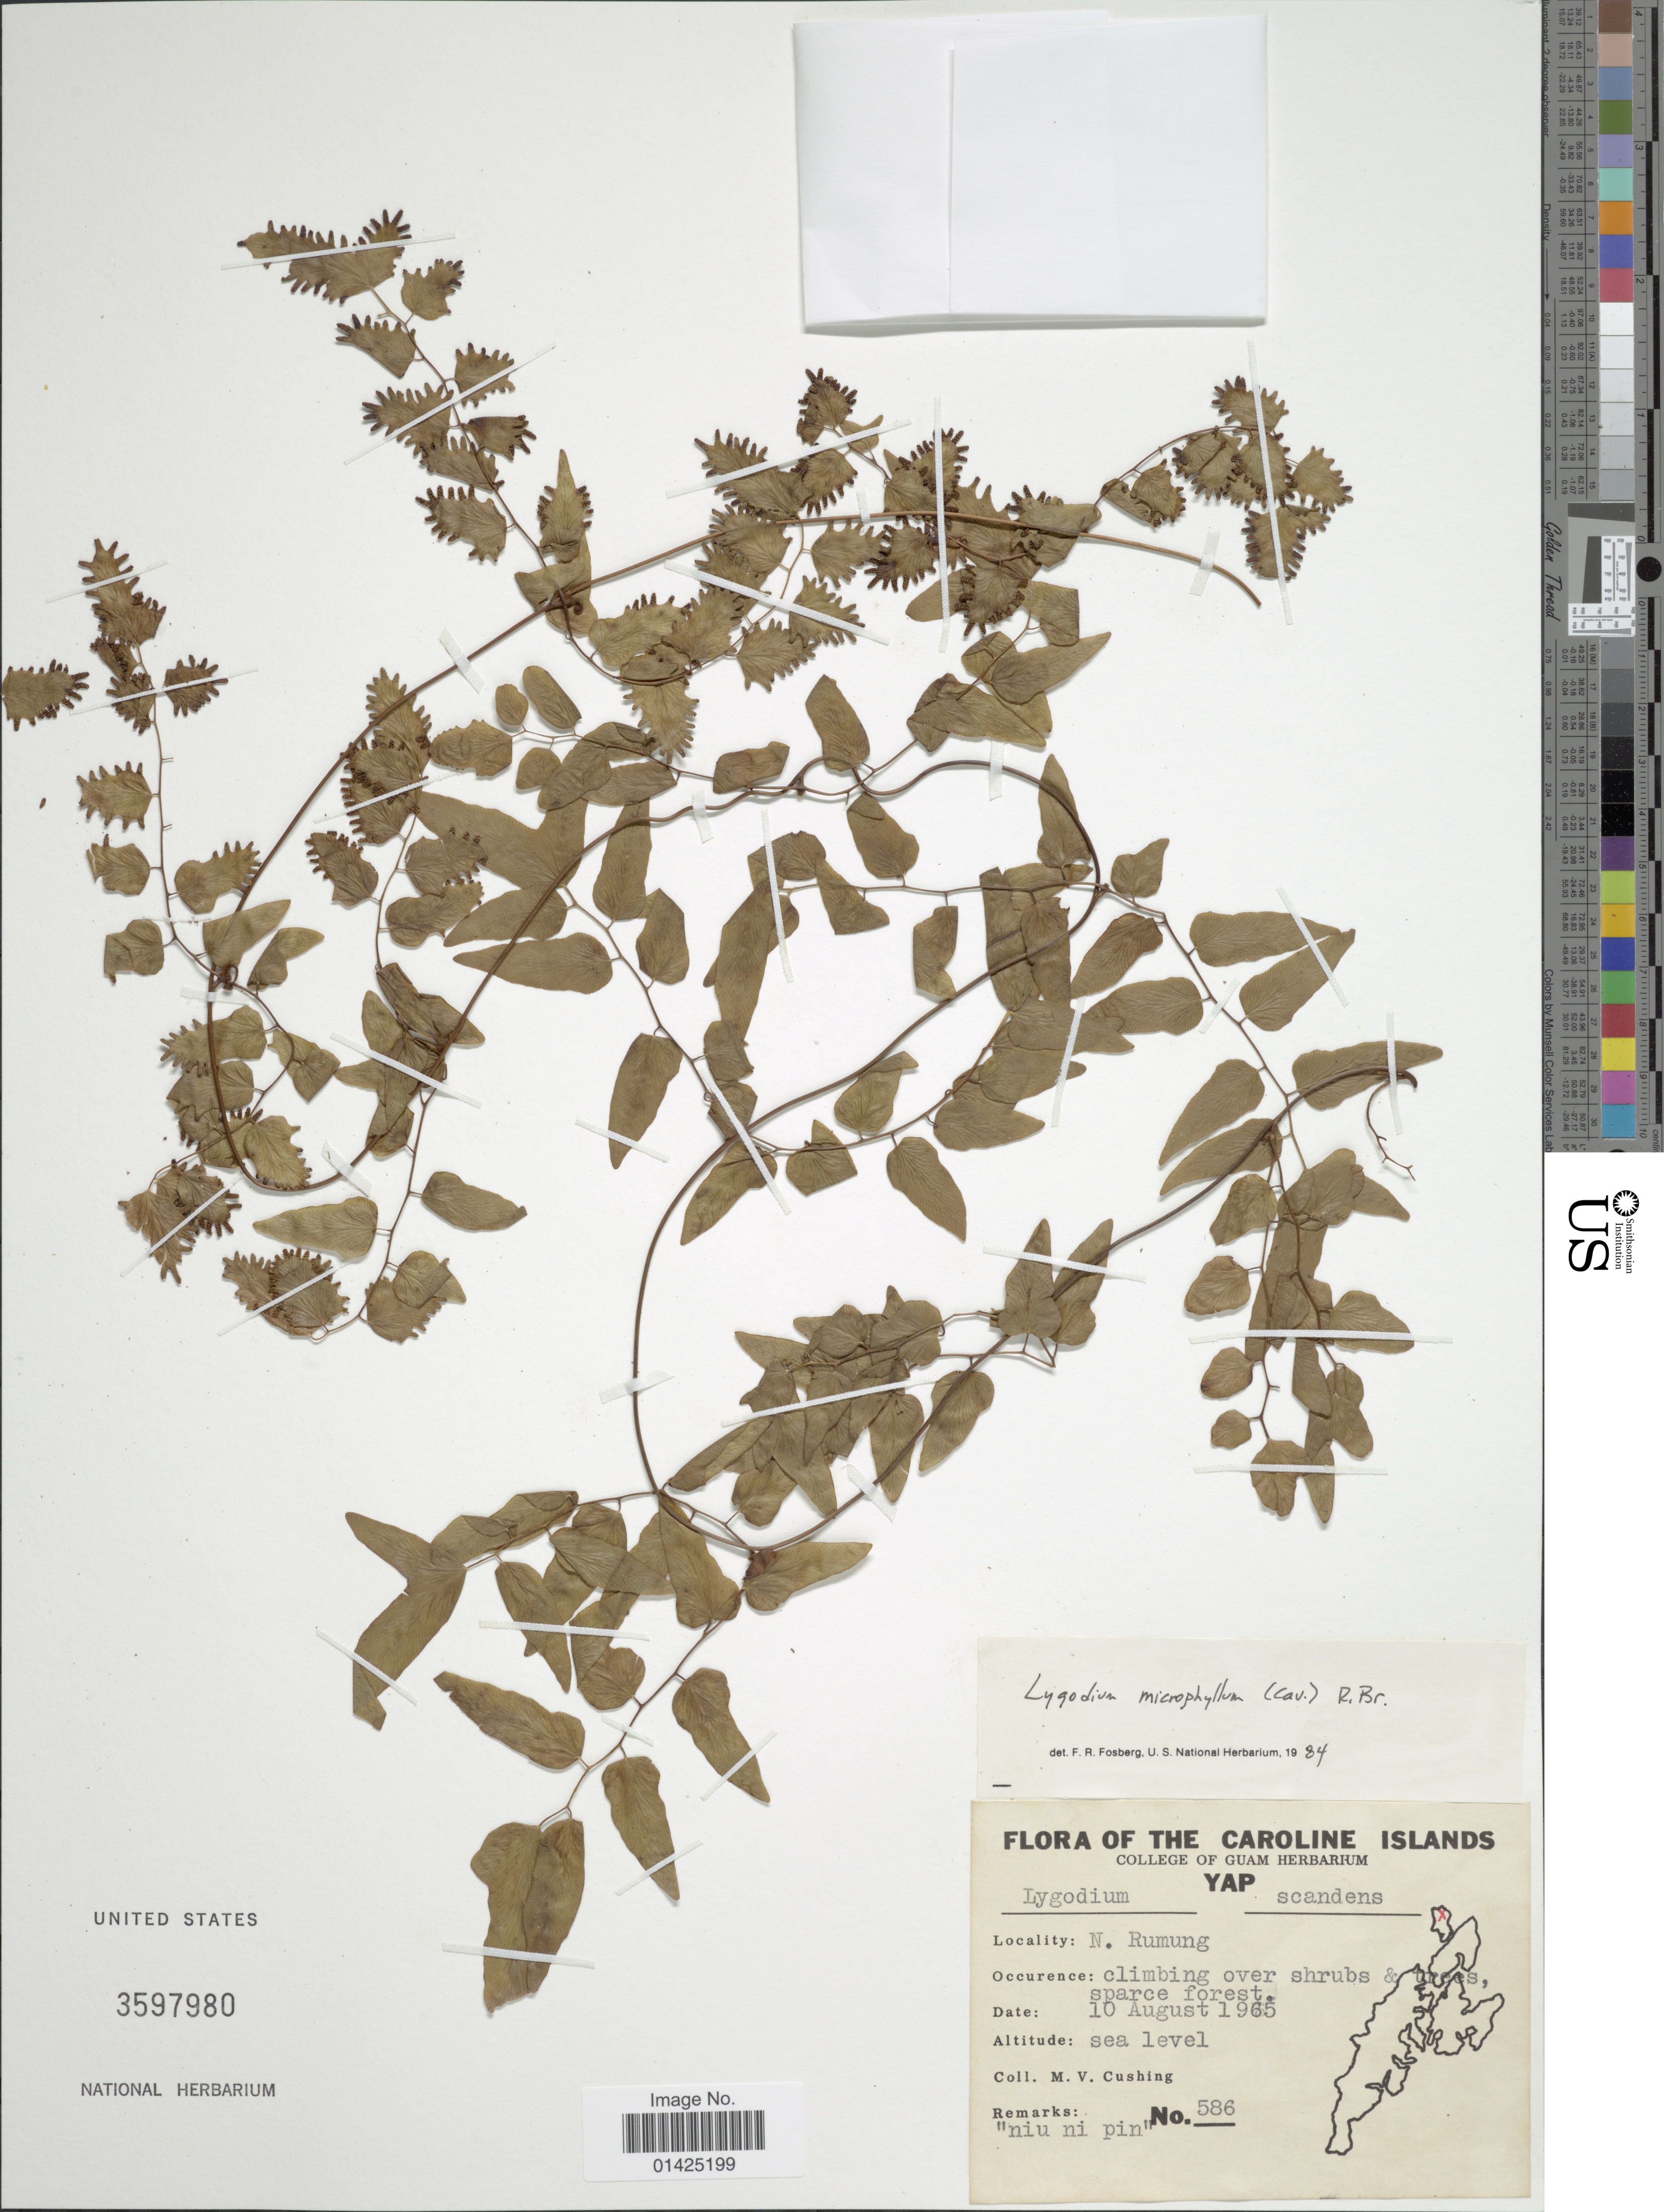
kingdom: Plantae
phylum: Tracheophyta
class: Polypodiopsida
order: Schizaeales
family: Lygodiaceae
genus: Lygodium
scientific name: Lygodium microphyllum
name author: (Cav.) R. Br.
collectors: M. V. Cushing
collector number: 586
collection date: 1965-08-10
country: Micronesia, Federated States of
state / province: Yap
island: Rumung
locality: Caroline Islands, N. Rumung.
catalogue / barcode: US 3597980